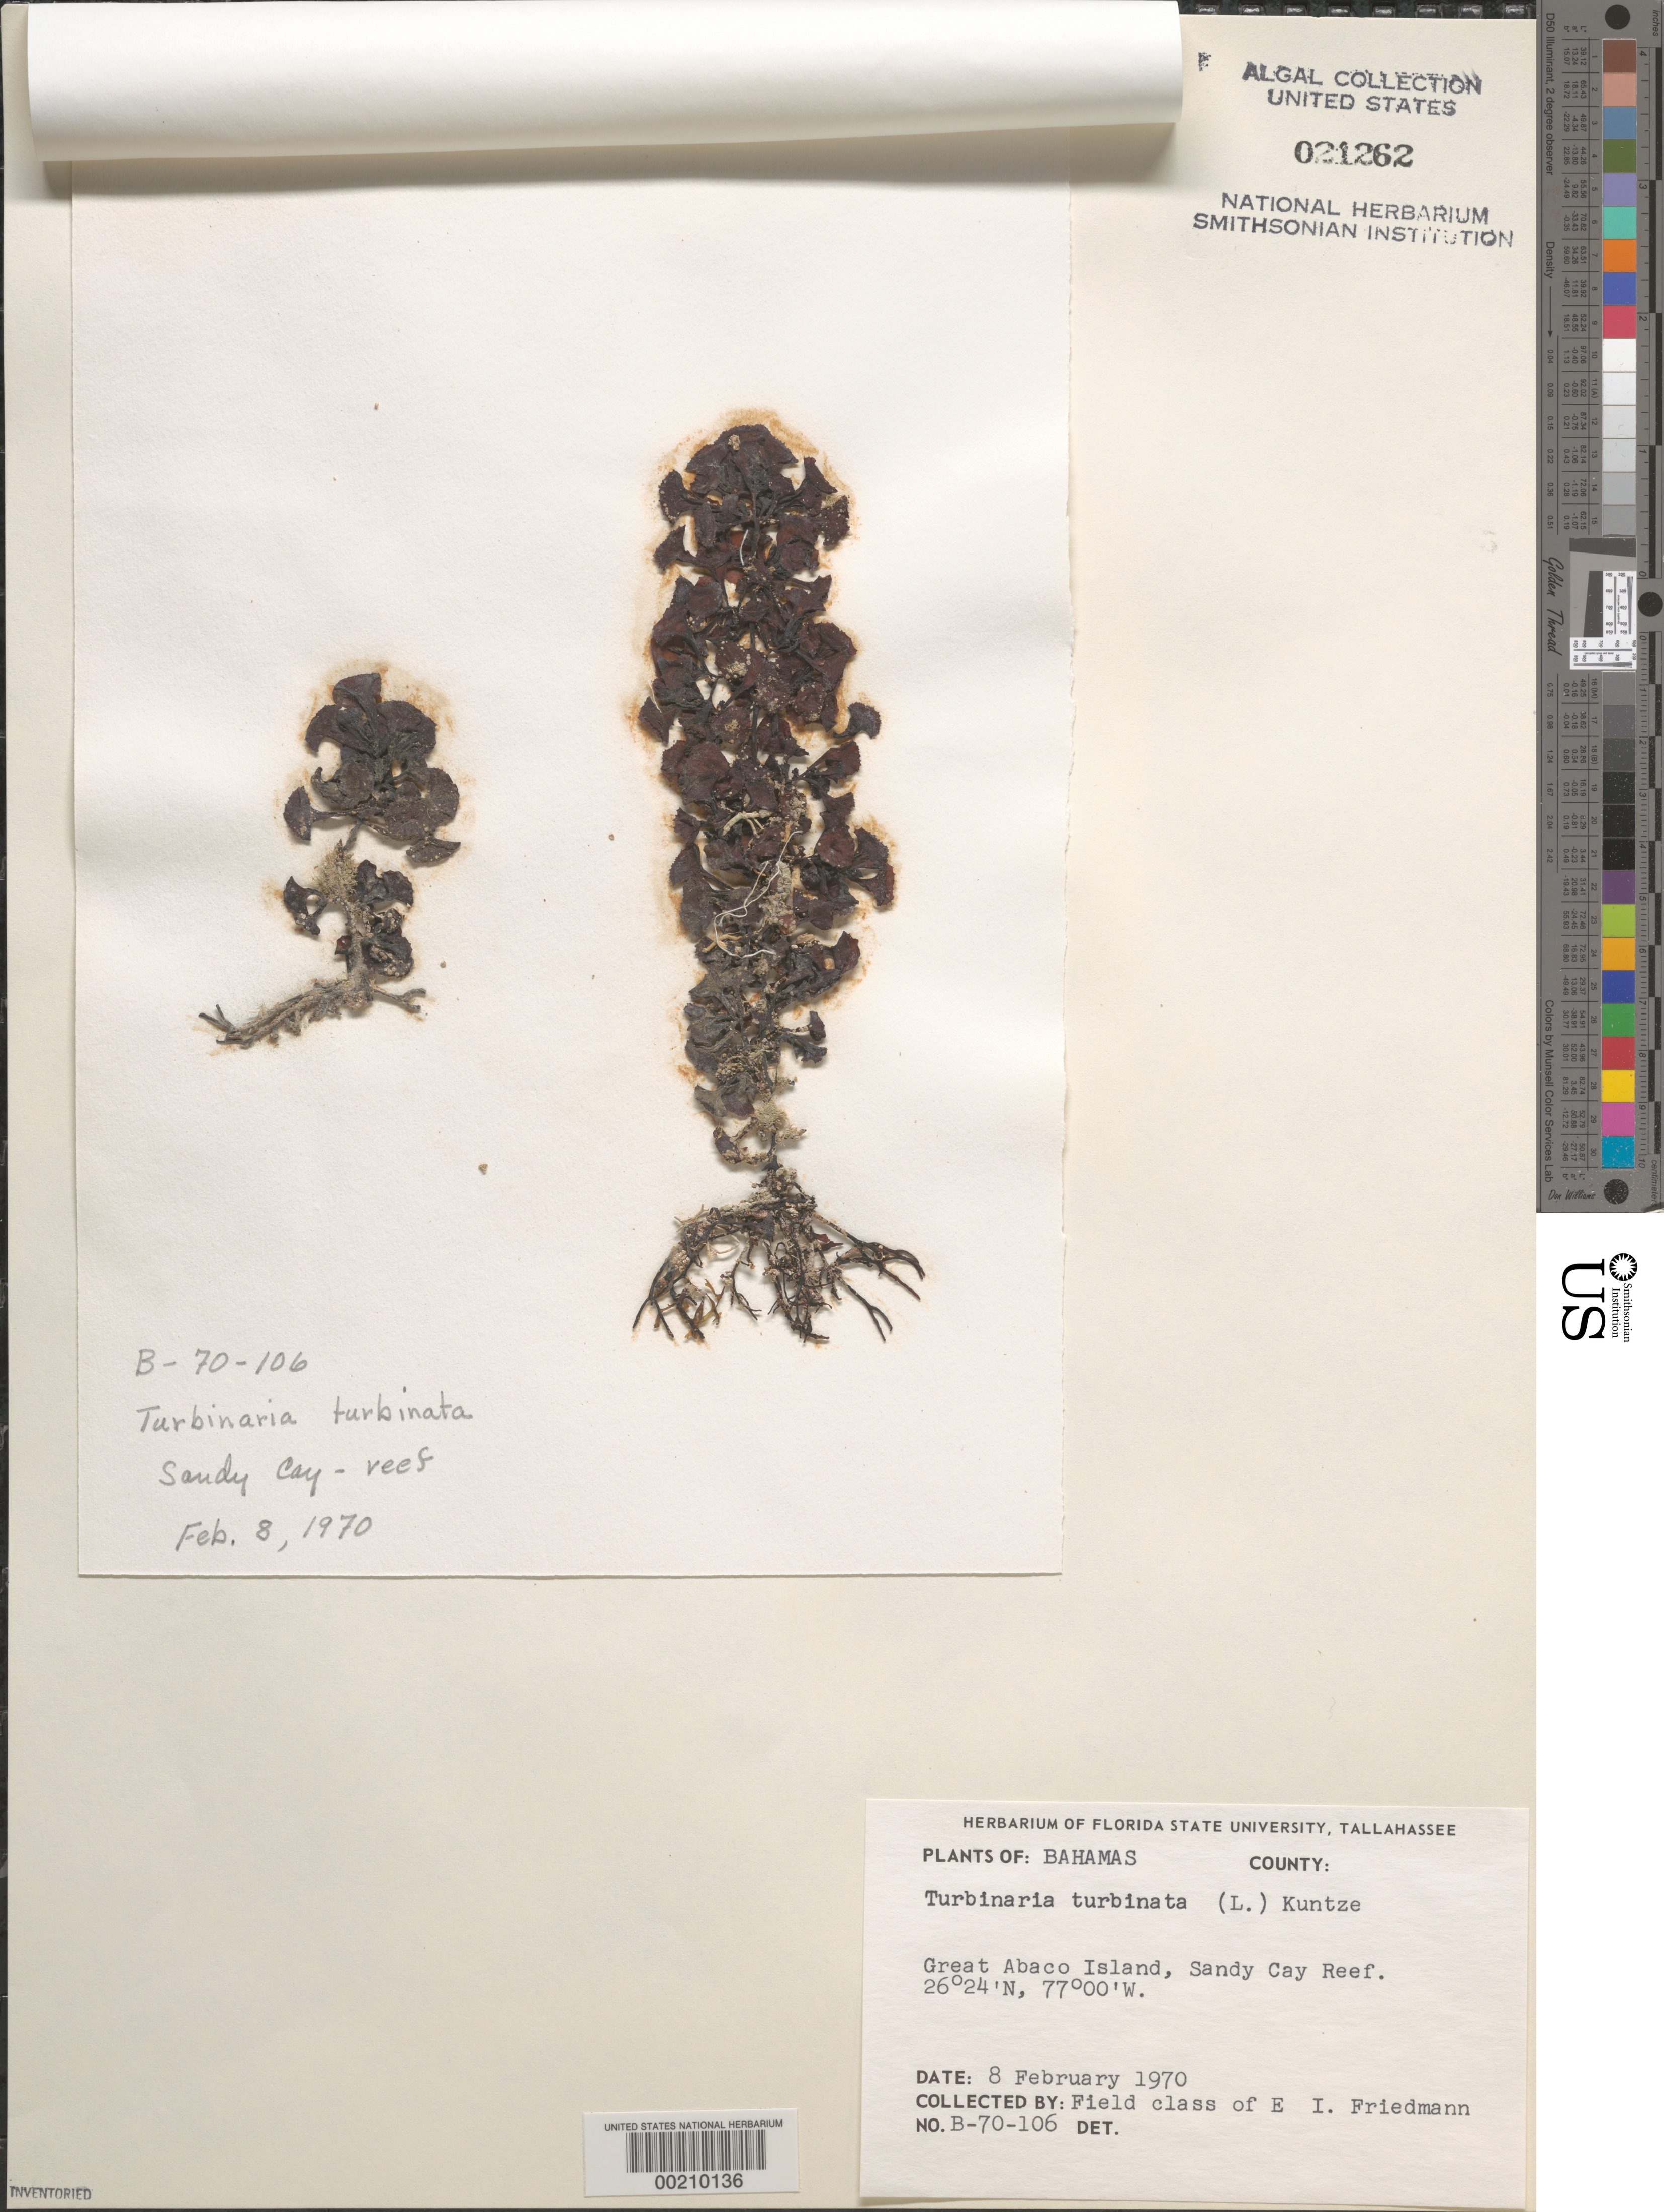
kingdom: Chromista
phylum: Ochrophyta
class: Phaeophyceae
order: Fucales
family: Sargassaceae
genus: Turbinaria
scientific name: Turbinaria turbinata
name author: (L.) Kuntze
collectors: E. Friedmann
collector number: B-70-106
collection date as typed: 08 Feb 1970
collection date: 1970-02-08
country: Bahamas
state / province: Abaco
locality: Sandy cay reef, buckaroon bay, great abaco island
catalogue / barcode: US 21262